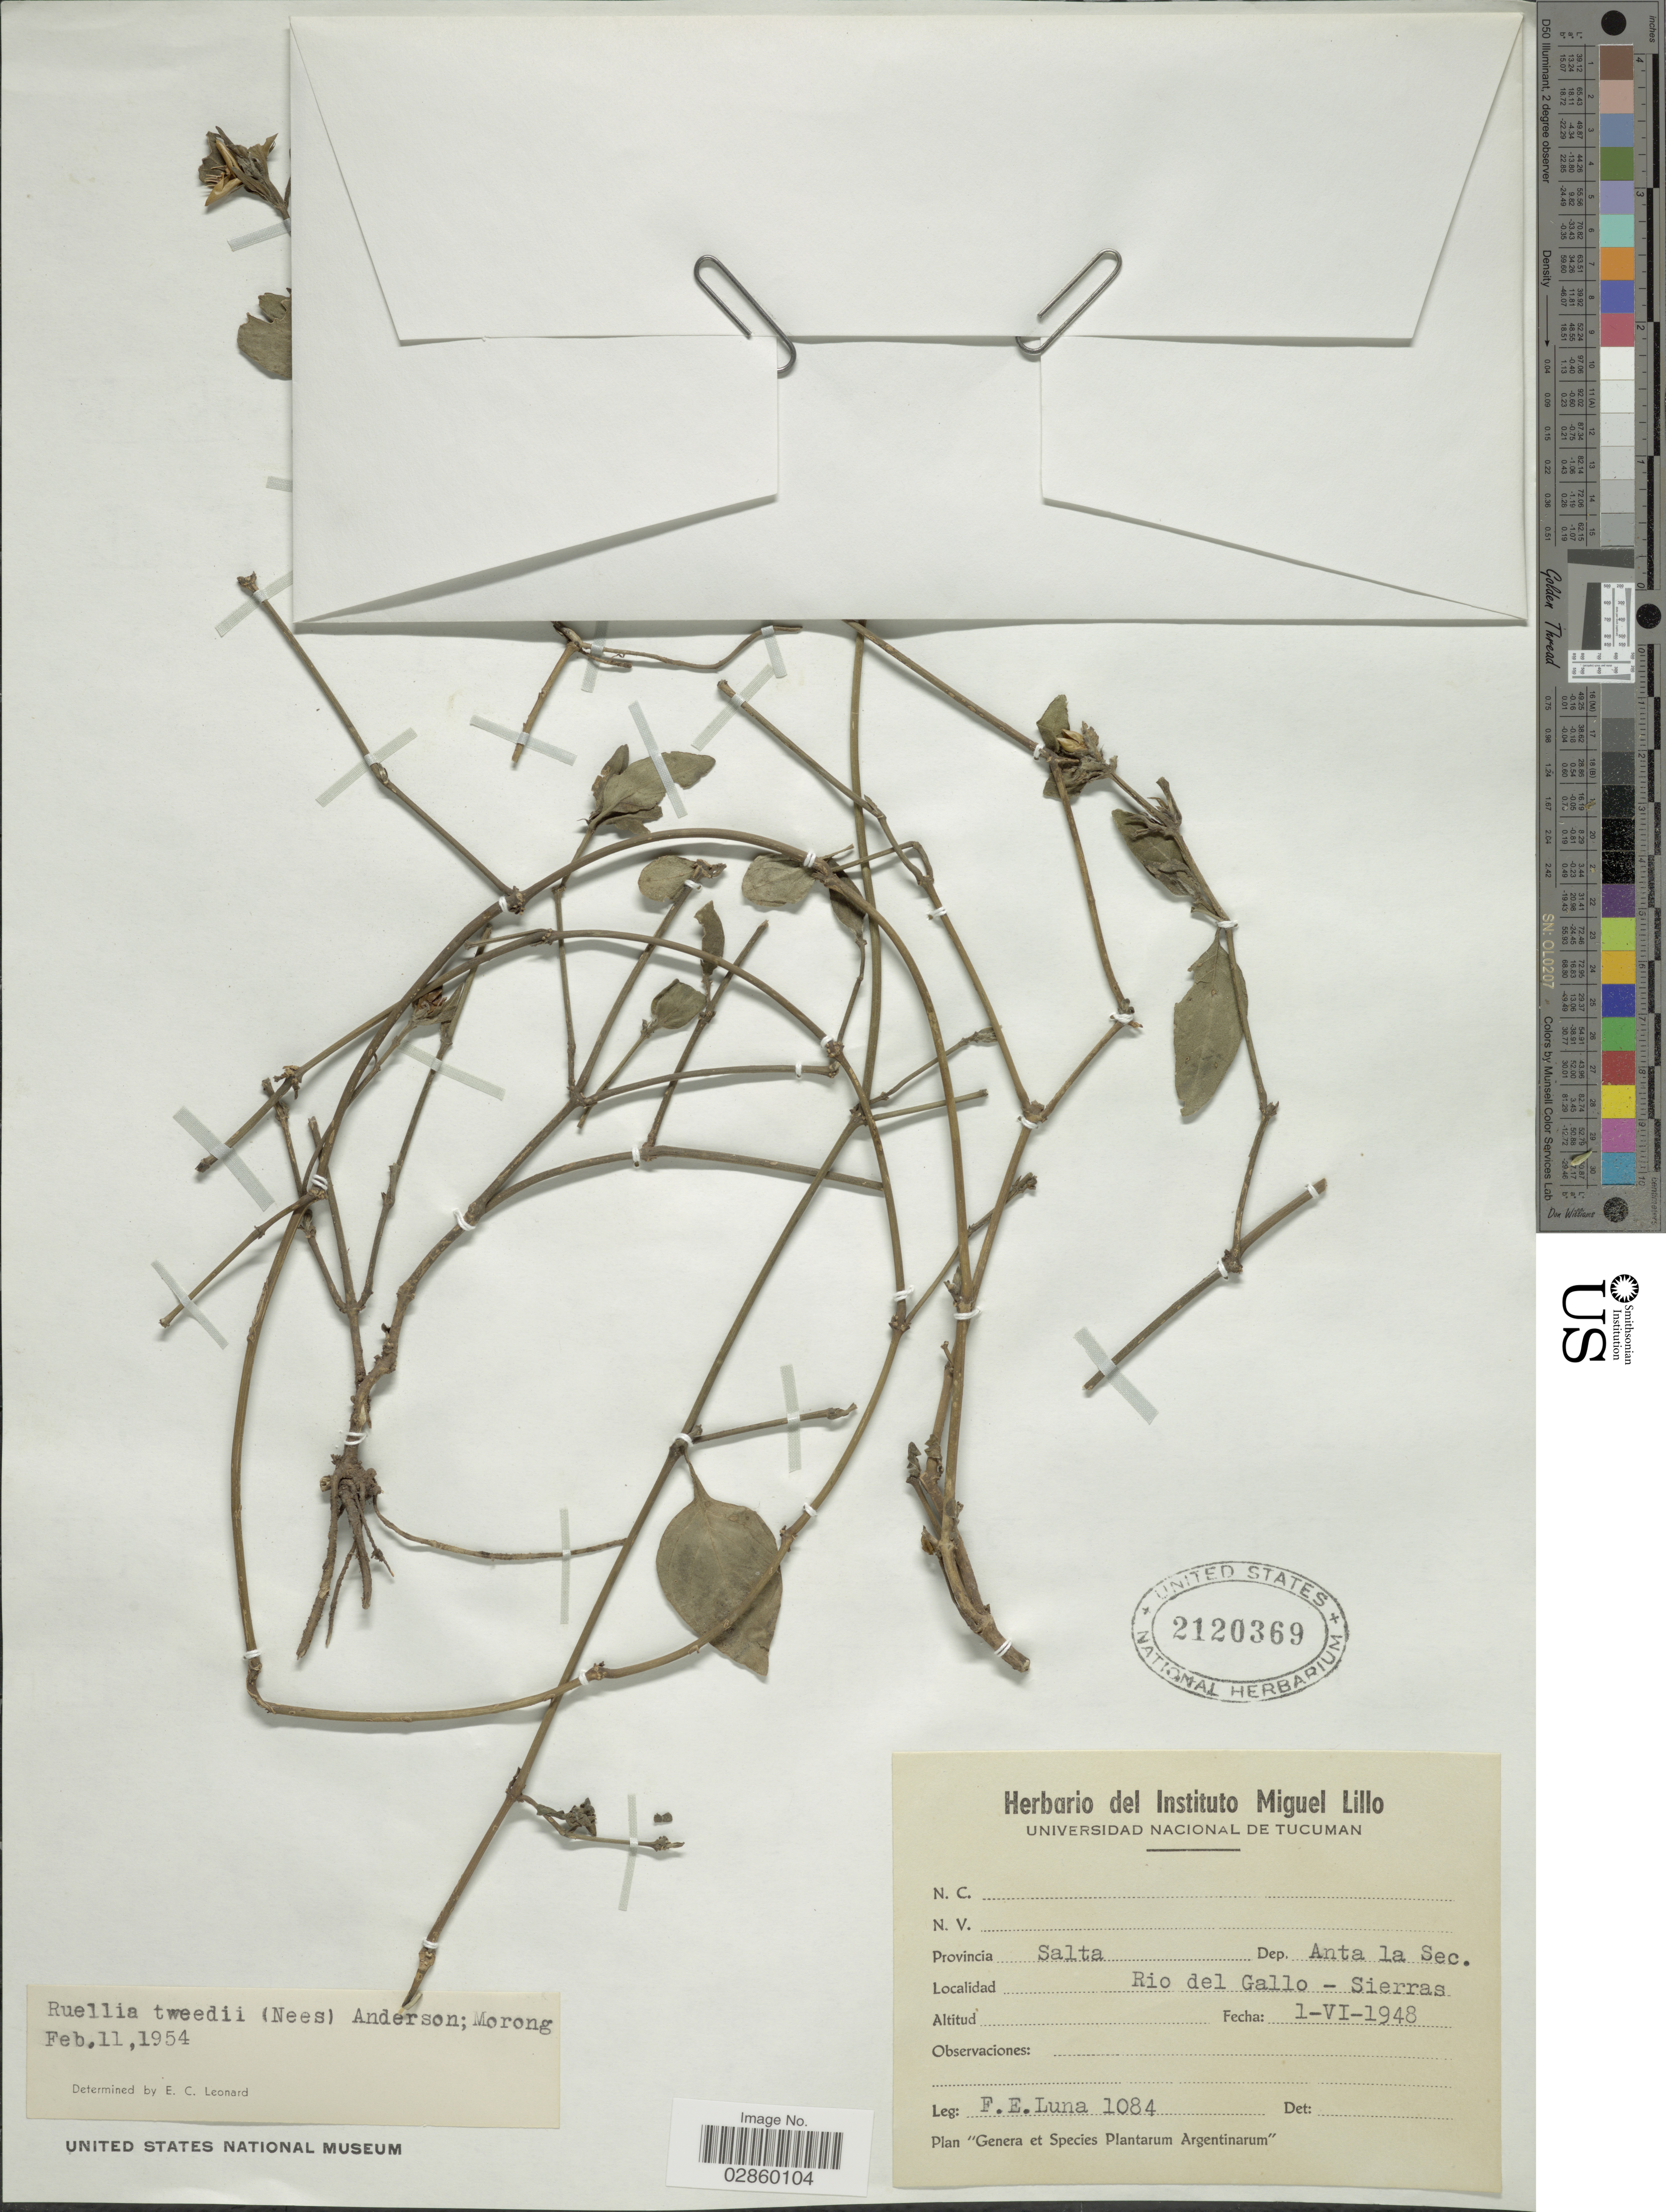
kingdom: Plantae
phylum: Tracheophyta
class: Magnoliopsida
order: Lamiales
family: Acanthaceae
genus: Ruellia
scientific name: Ruellia erythropus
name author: (Nees) Lindau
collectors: F. E. Luna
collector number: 1084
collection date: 1948-06-01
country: Argentina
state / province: Salta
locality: Provincia Salta, Dep. Anta La Sec., Rio del Gallo - Sierras.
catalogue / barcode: US 2120369